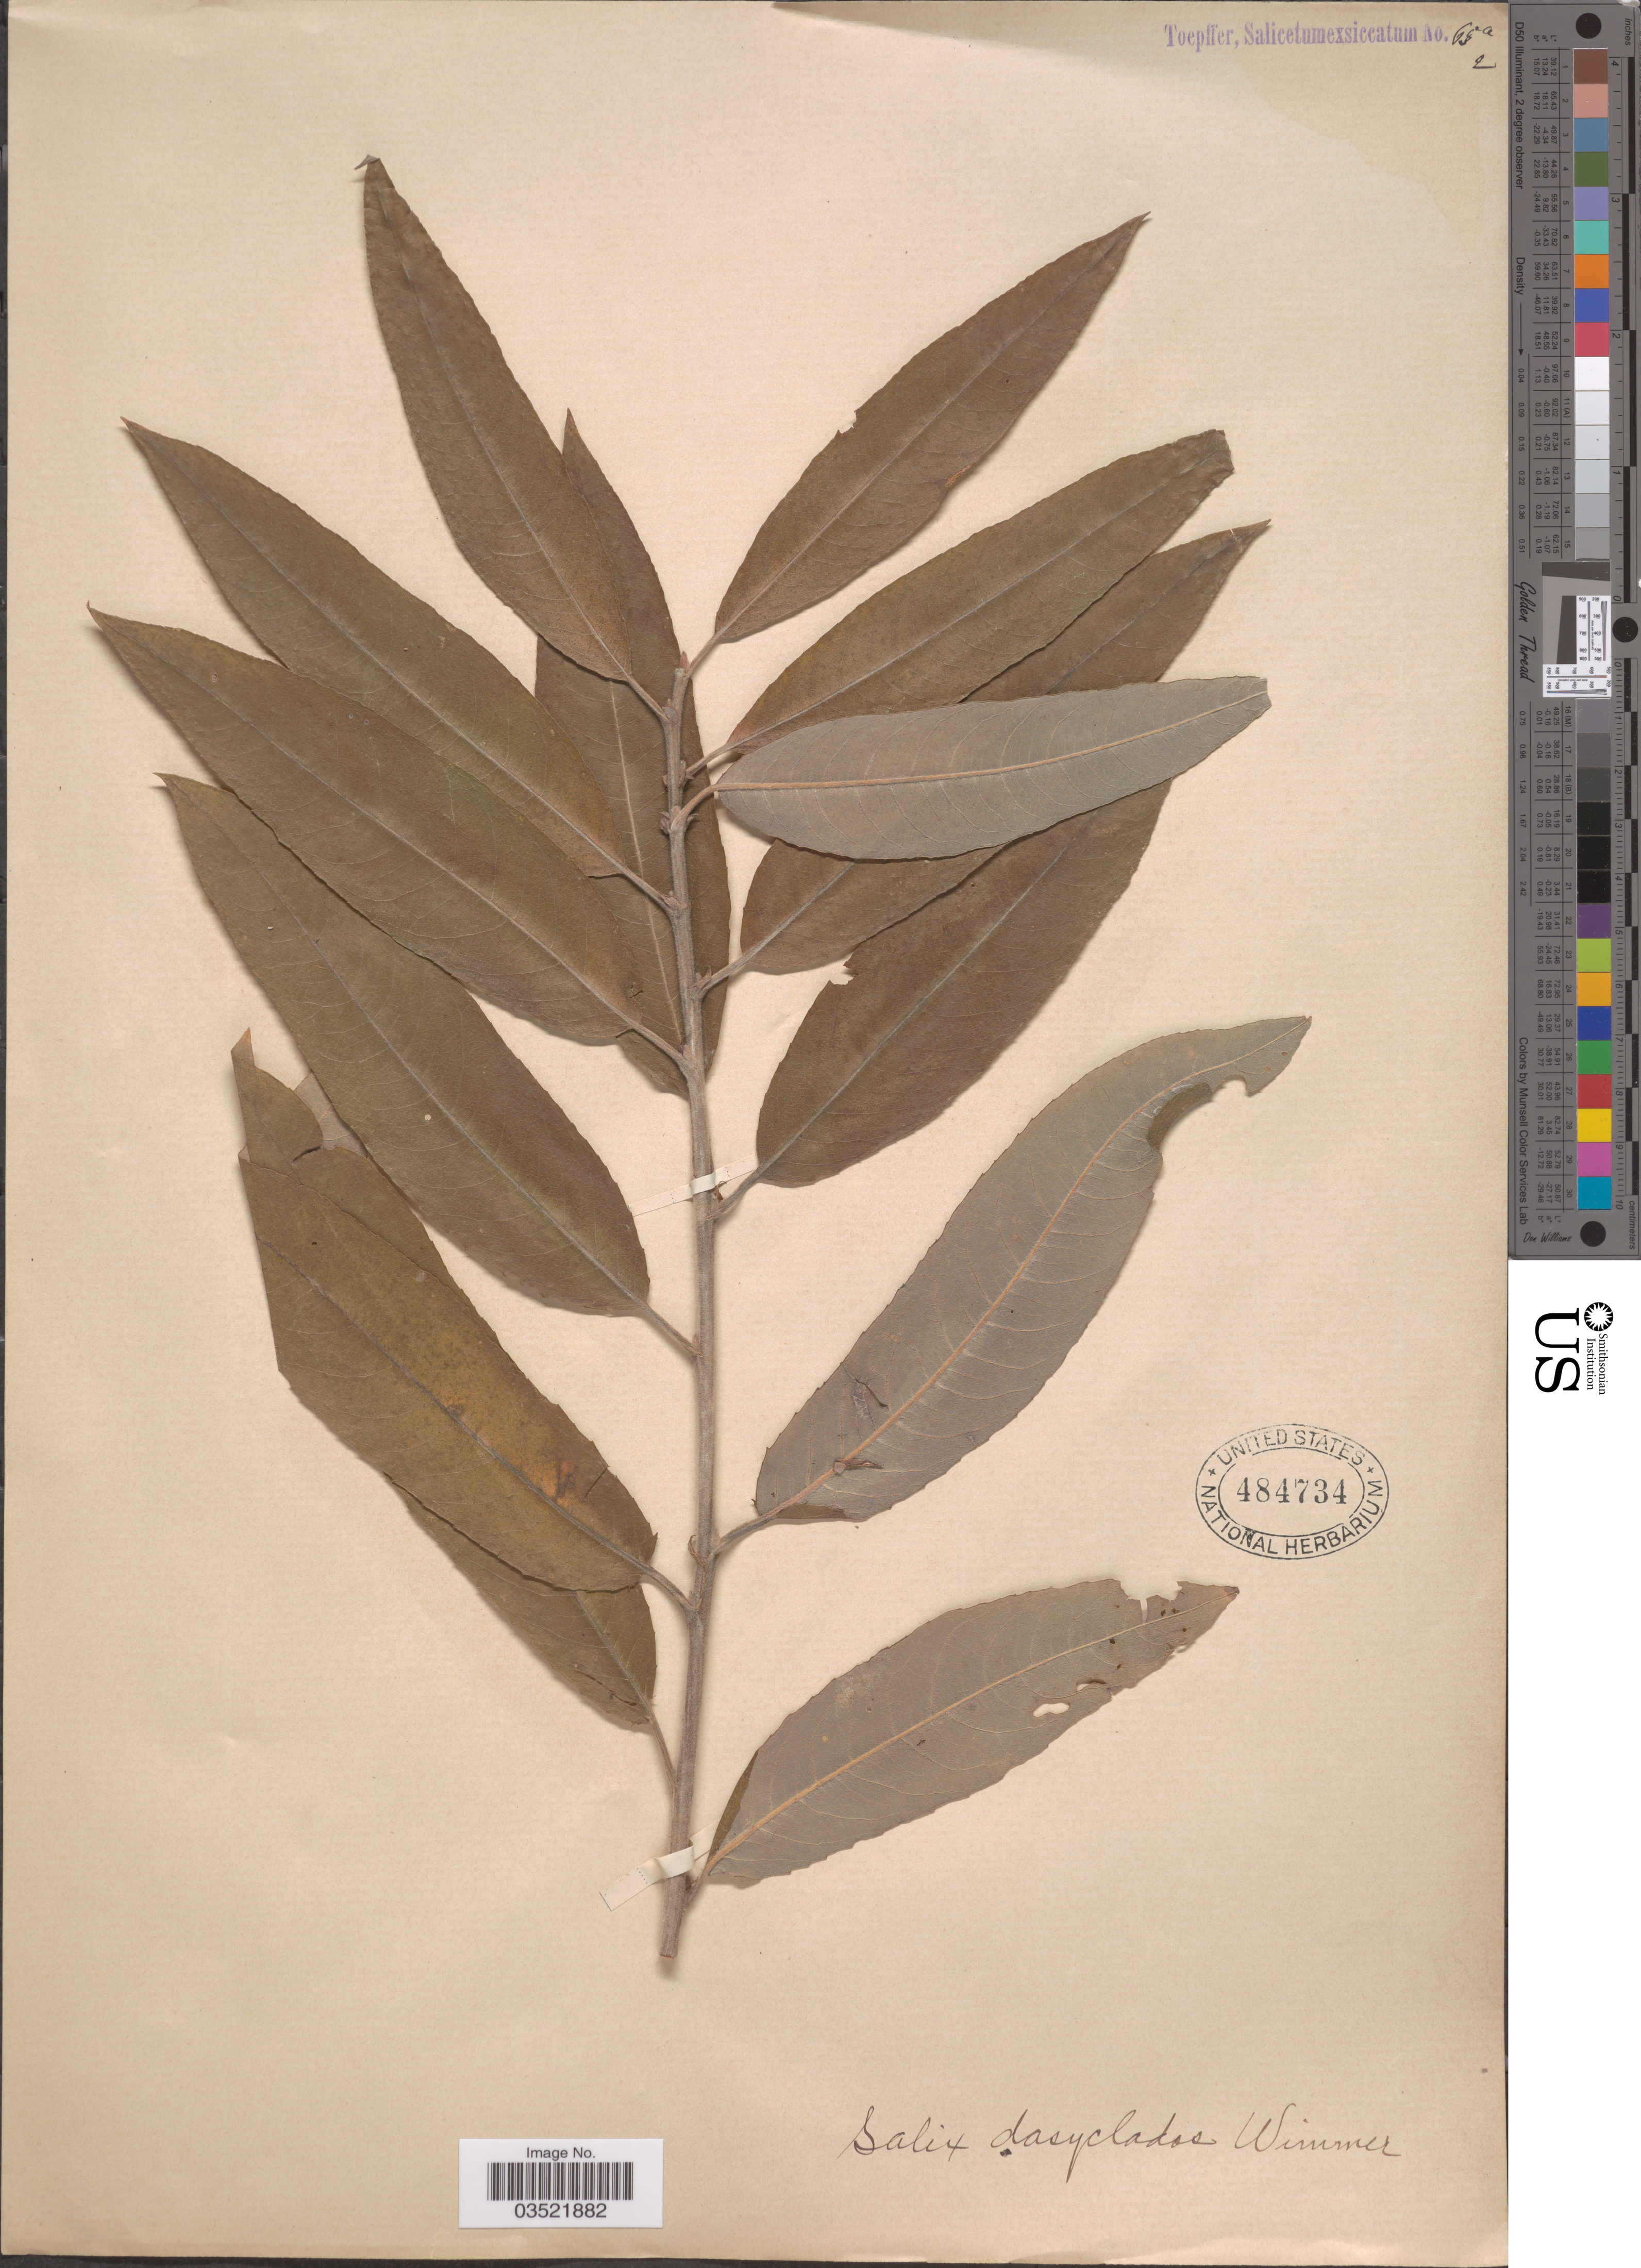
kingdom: Plantae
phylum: Tracheophyta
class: Magnoliopsida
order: Malpighiales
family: Salicaceae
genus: Salix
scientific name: Salix dasyclados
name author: Wimm.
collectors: A. Toepffer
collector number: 65a/2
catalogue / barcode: US 484734